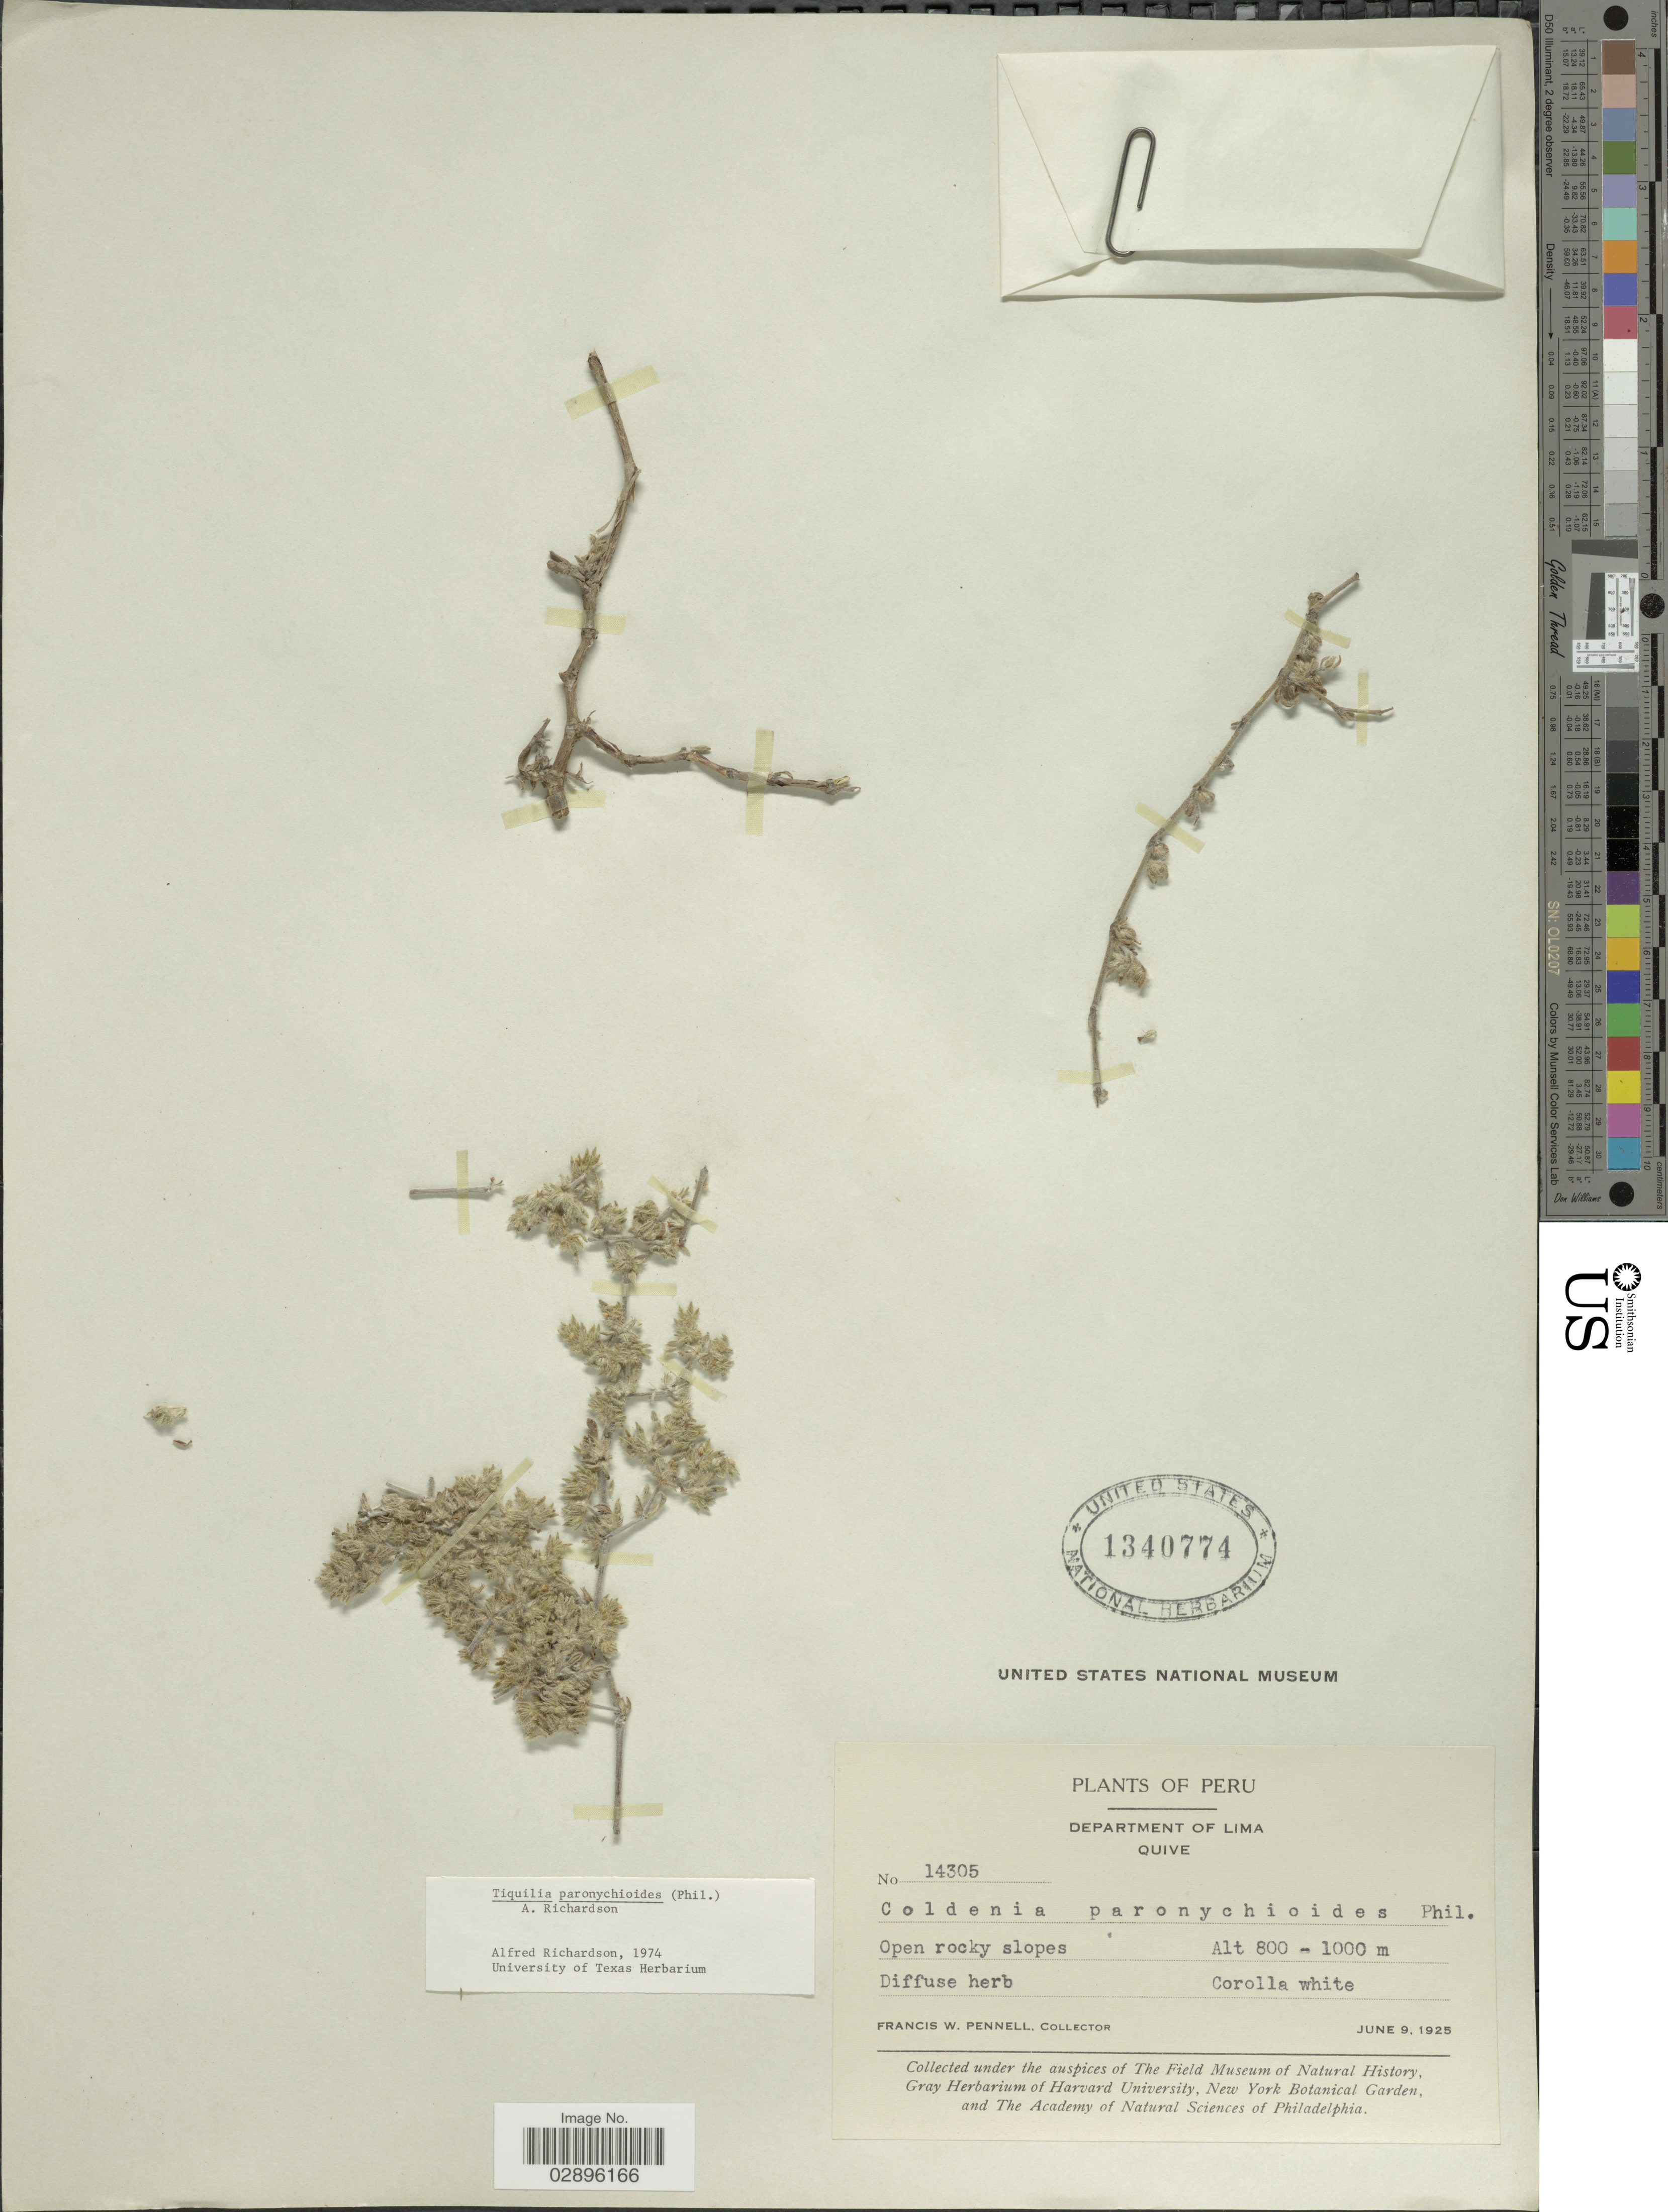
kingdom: Plantae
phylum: Tracheophyta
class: Magnoliopsida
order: Boraginales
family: Ehretiaceae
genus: Tiquilia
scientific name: Tiquilia paronychioides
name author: (Phil.) A.T. Richardson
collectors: F. W. Pennell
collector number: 14305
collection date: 1925-06-09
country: Peru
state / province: Lima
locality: Department of Lima. Quive.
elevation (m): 800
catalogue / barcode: US 1340774